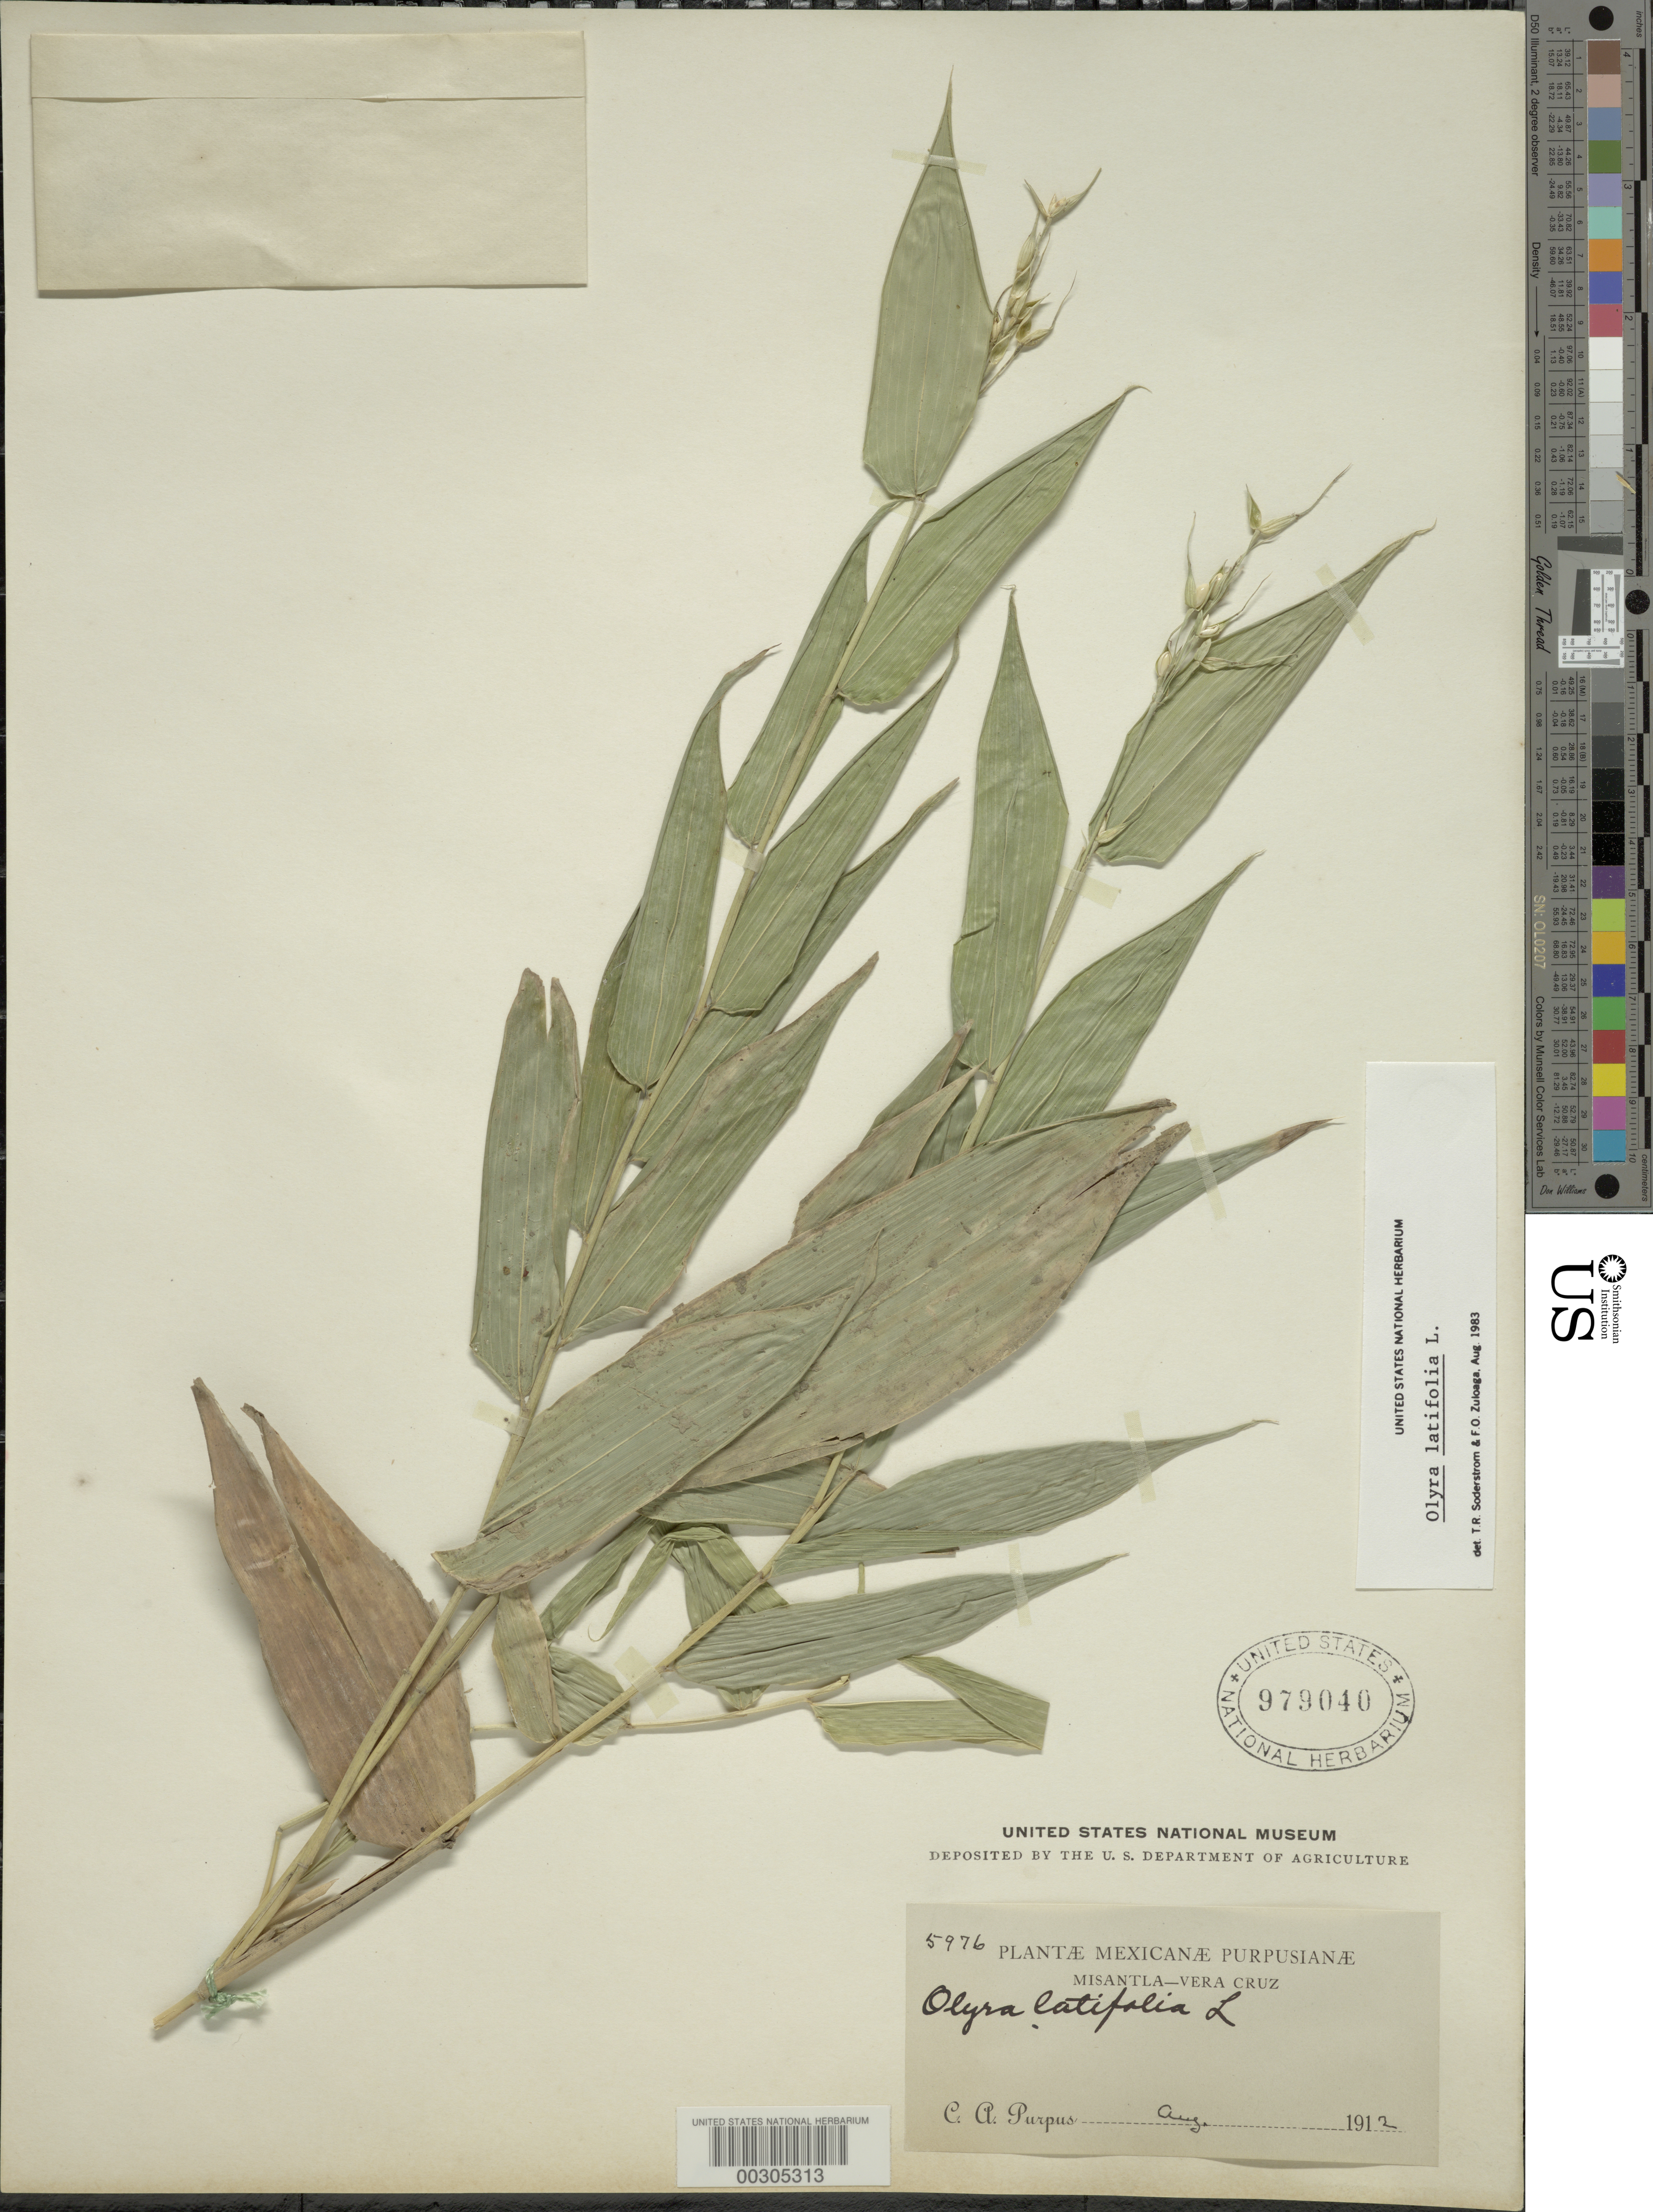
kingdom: Plantae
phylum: Tracheophyta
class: Liliopsida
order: Poales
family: Poaceae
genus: Olyra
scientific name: Olyra latifolia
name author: L.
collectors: C. A. Purpus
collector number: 5976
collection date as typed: Aug 1912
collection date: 1912-08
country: Mexico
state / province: Veracruz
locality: Misantla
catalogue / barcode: US 979040